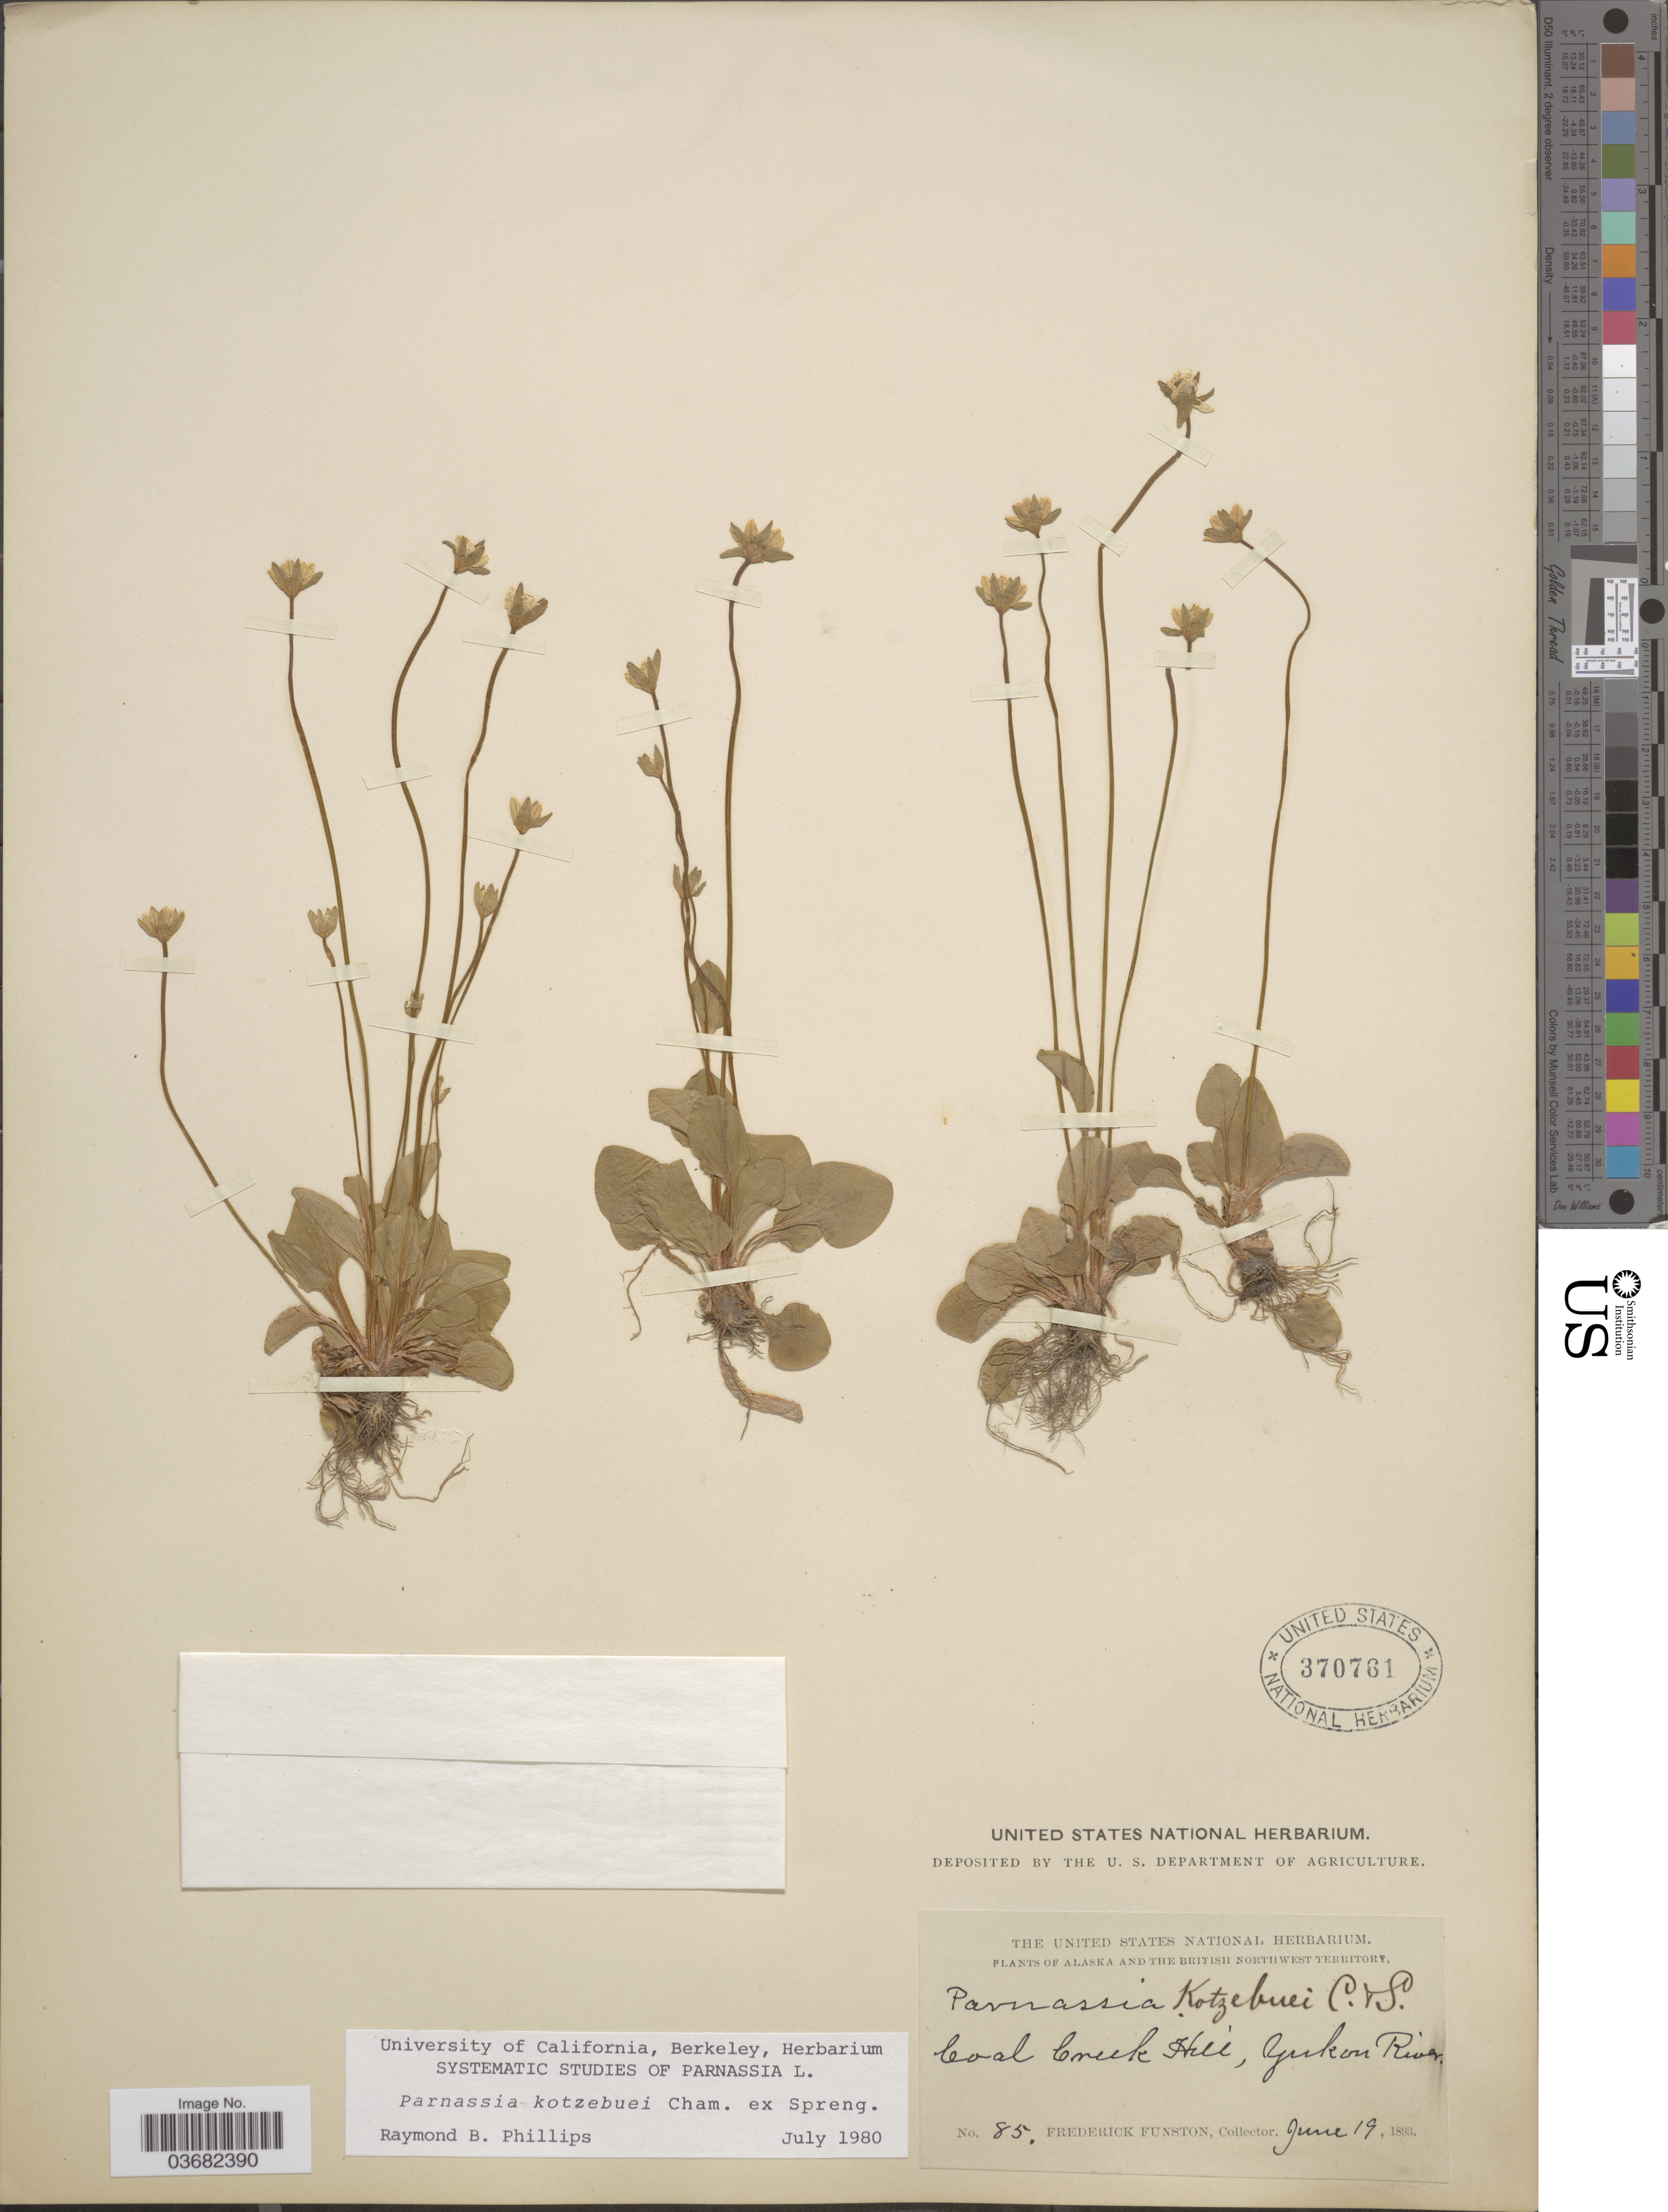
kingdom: Plantae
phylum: Tracheophyta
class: Magnoliopsida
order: Celastrales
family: Parnassiaceae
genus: Parnassia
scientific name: Parnassia kotzebuei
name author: Cham. ex Spreng.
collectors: F. Funston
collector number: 85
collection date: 1893-06-19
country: United States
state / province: Alaska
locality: Alaska and the British Northwest Territory. Coal Creek Hill, Yukon River.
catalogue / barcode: US 370761